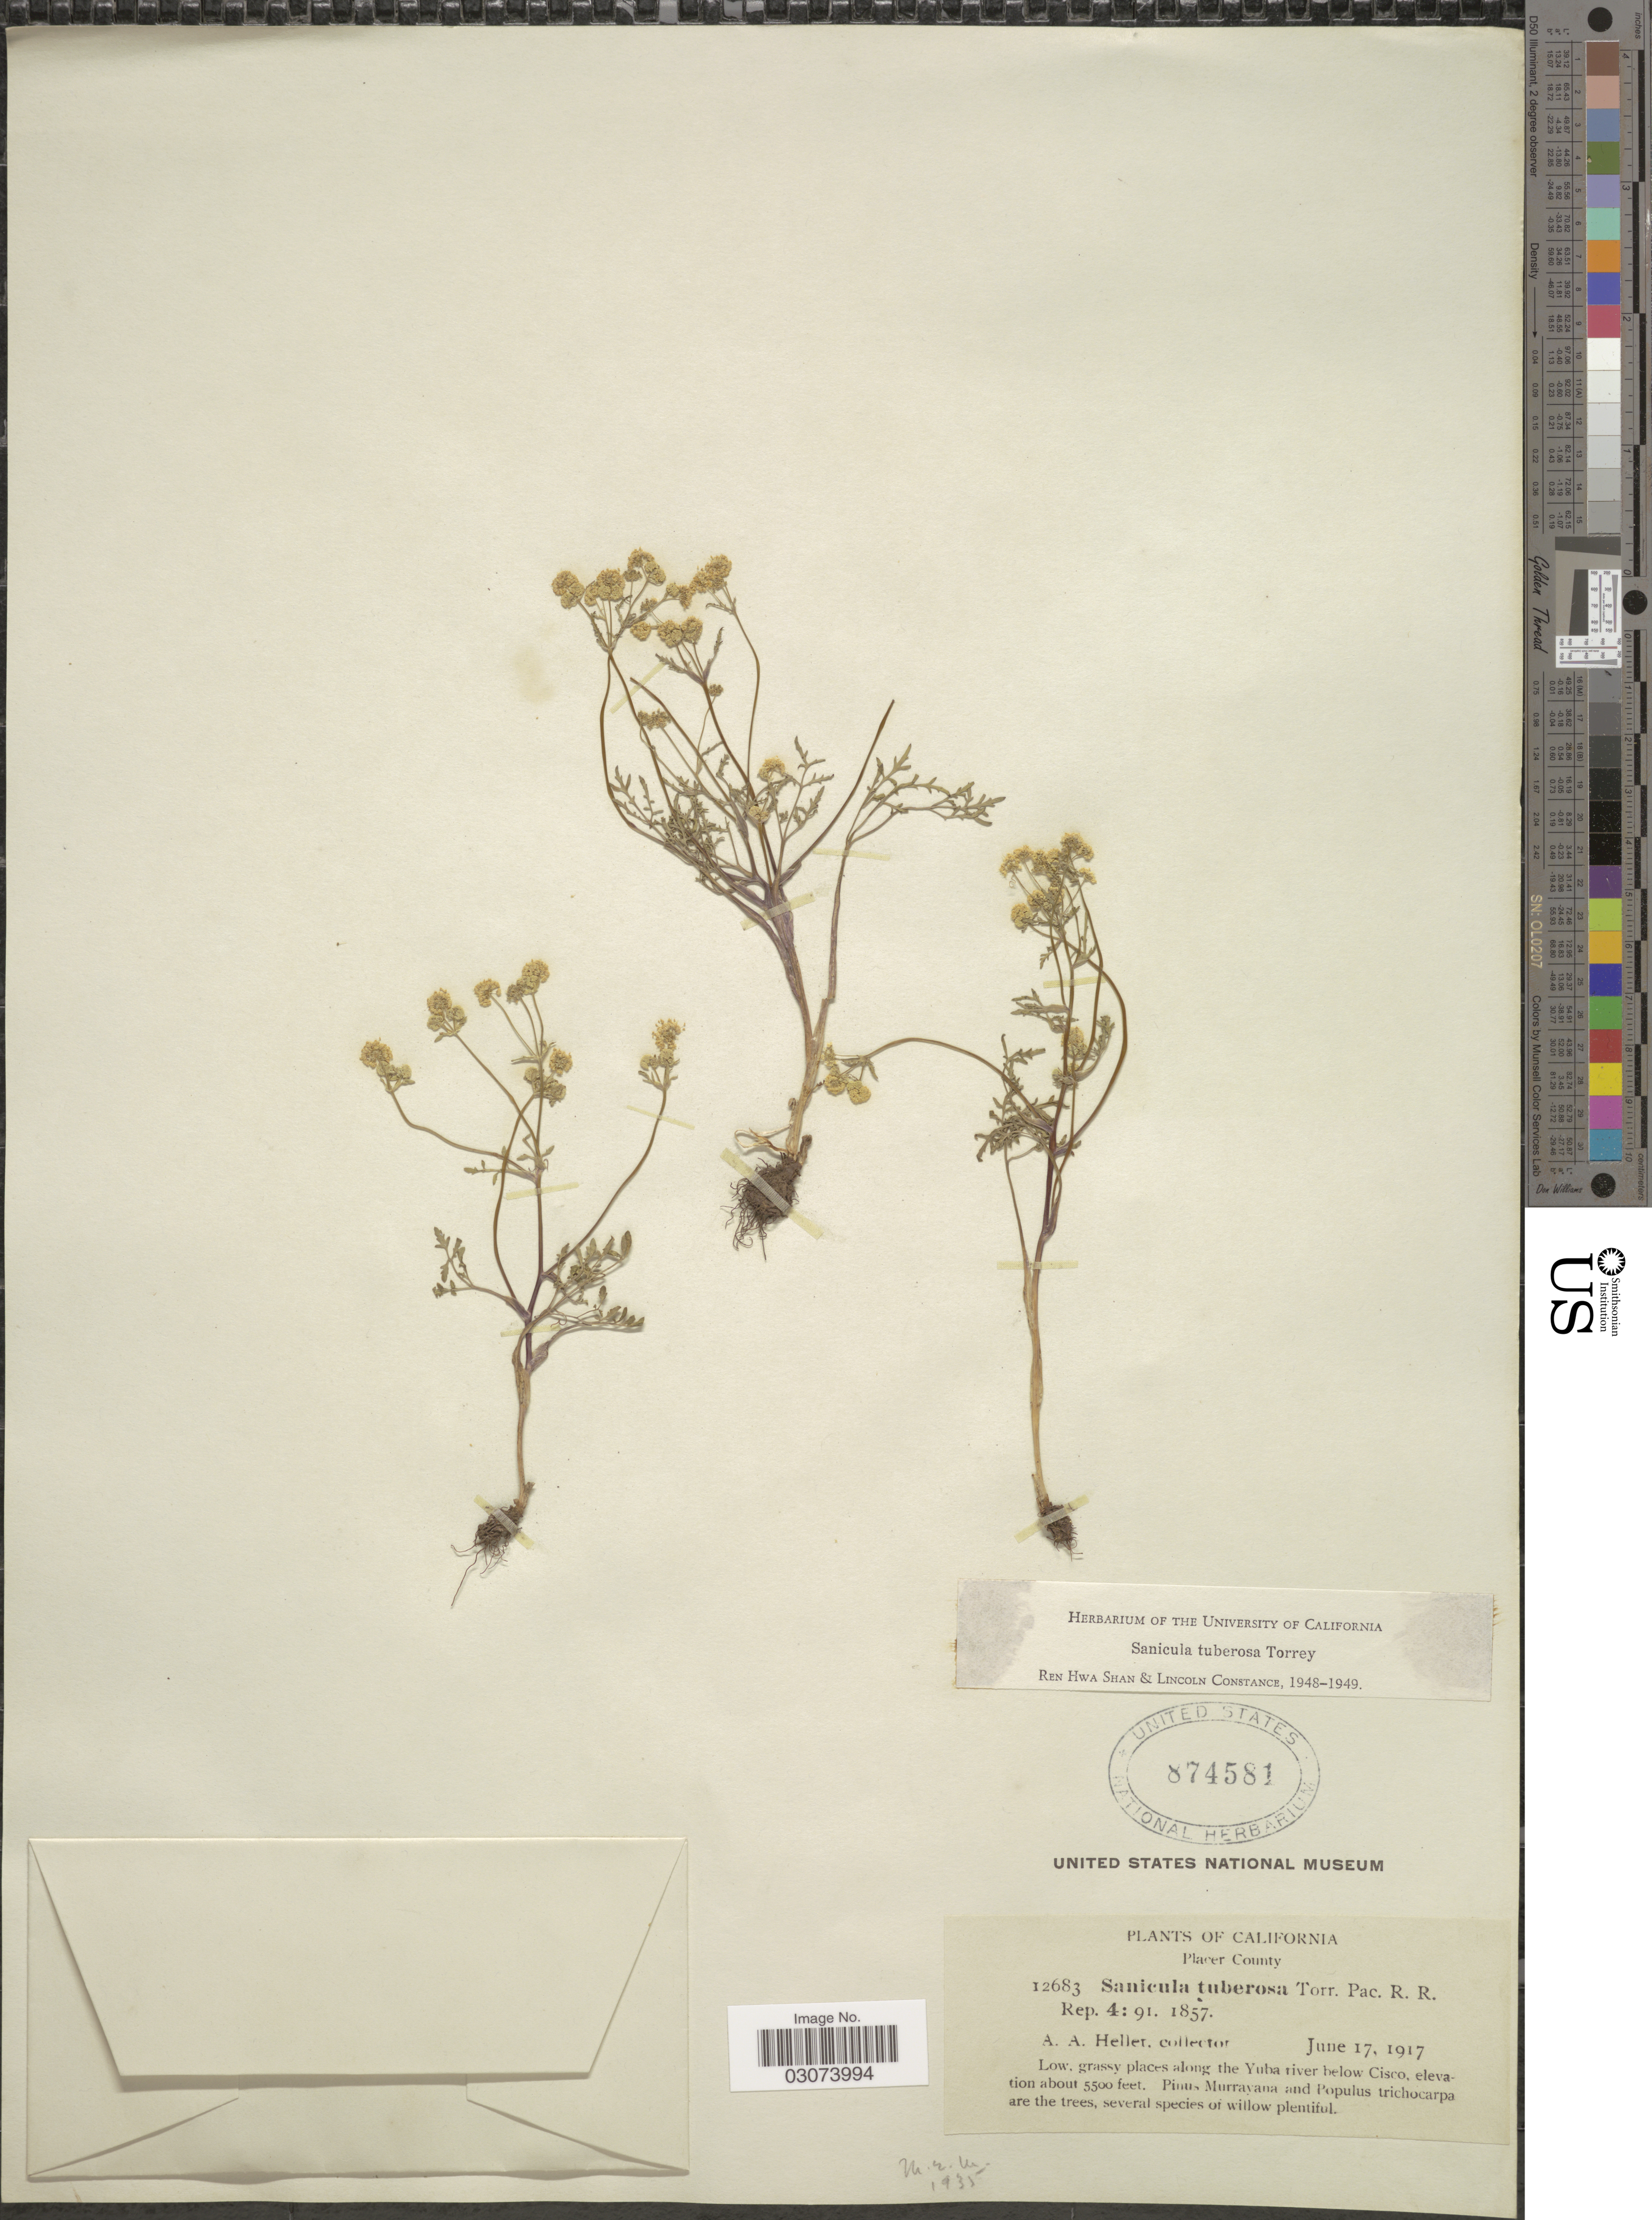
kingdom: Plantae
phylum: Tracheophyta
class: Magnoliopsida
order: Apiales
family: Apiaceae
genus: Sanicula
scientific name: Sanicula tuberosa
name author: Torr.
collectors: A. A. Heller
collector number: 12683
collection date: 1917-06-17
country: United States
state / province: California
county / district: Placer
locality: Placer County. Low, grassy places along the Yuba river below Cisco.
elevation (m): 1676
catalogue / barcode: US 874581